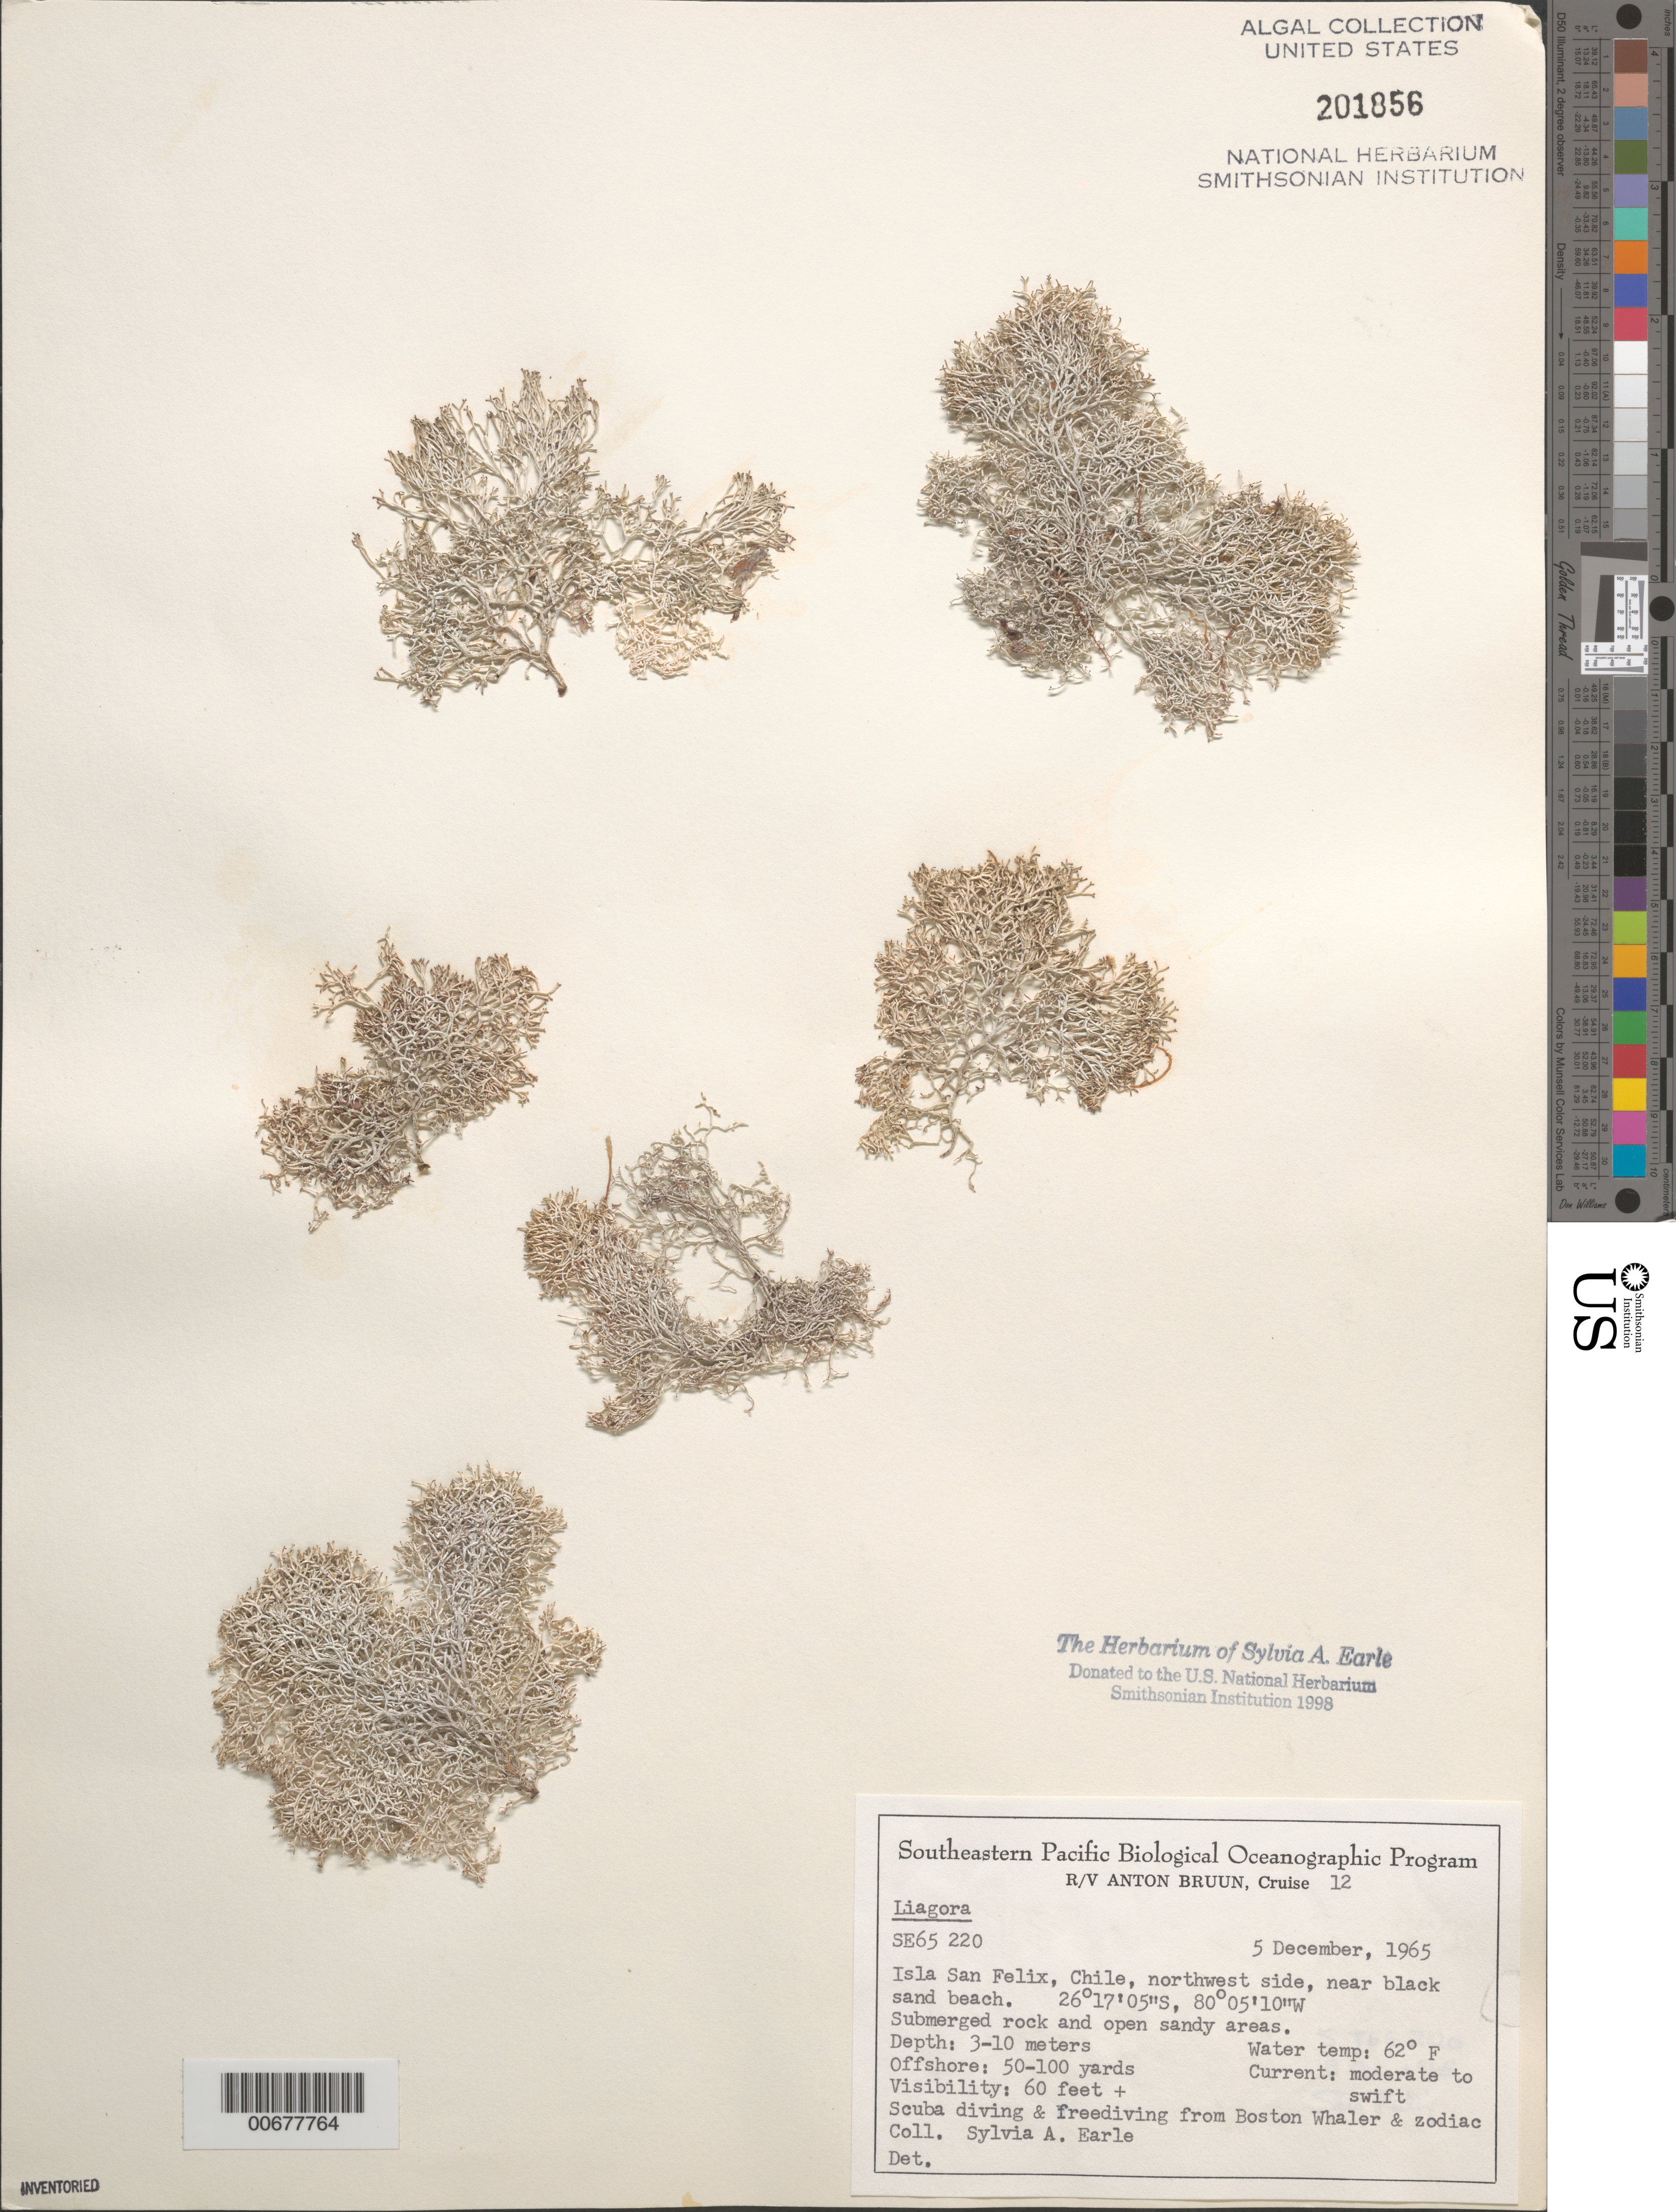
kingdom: Plantae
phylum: Rhodophyta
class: Florideophyceae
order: Nemaliales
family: Liagoraceae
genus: Liagora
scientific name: Liagora sp.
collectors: S. A. Earle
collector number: SE 65220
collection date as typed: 05 Dec 1965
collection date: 1965-12-05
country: Chile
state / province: Atacama (III)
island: Isla San Felix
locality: Near black sand beach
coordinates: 26 17' 05" S, 80 05' 10" W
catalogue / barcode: US 201856